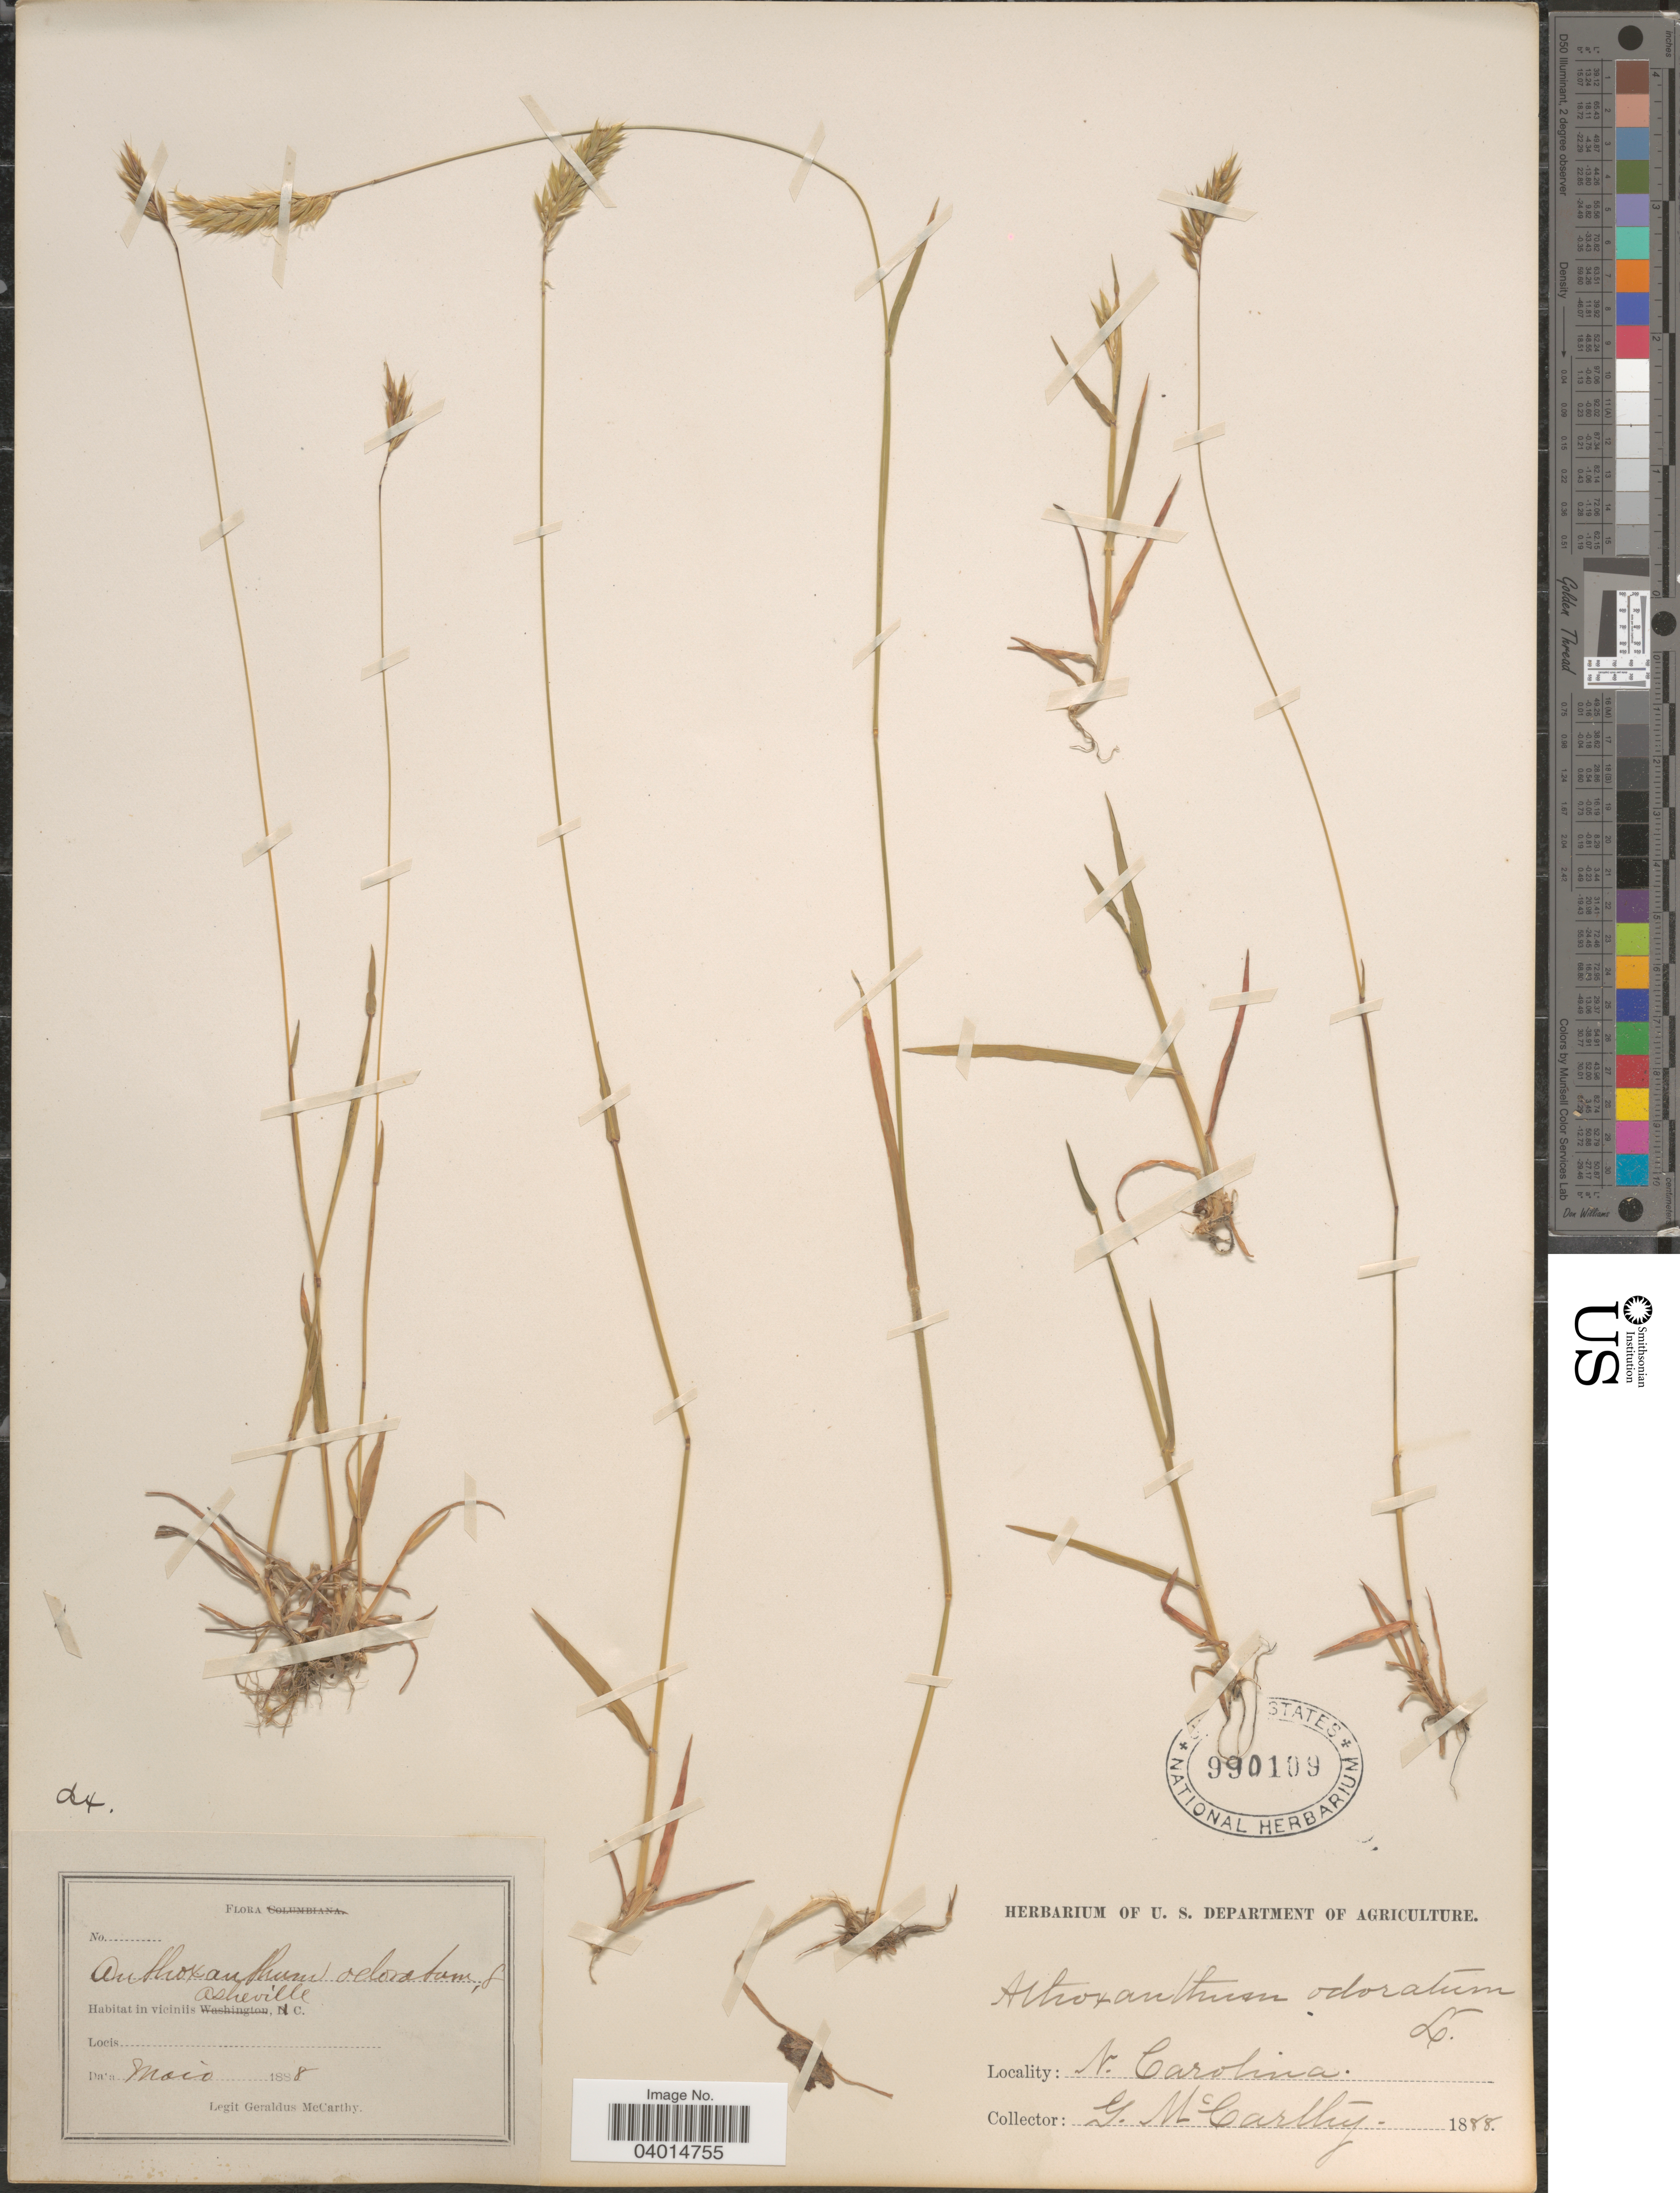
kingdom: Plantae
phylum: Tracheophyta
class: Liliopsida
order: Poales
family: Poaceae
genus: Anthoxanthum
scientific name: Anthoxanthum odoratum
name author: L.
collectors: M. McCarthy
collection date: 1888-05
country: United States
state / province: North Carolina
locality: Asheville.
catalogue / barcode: US 990109